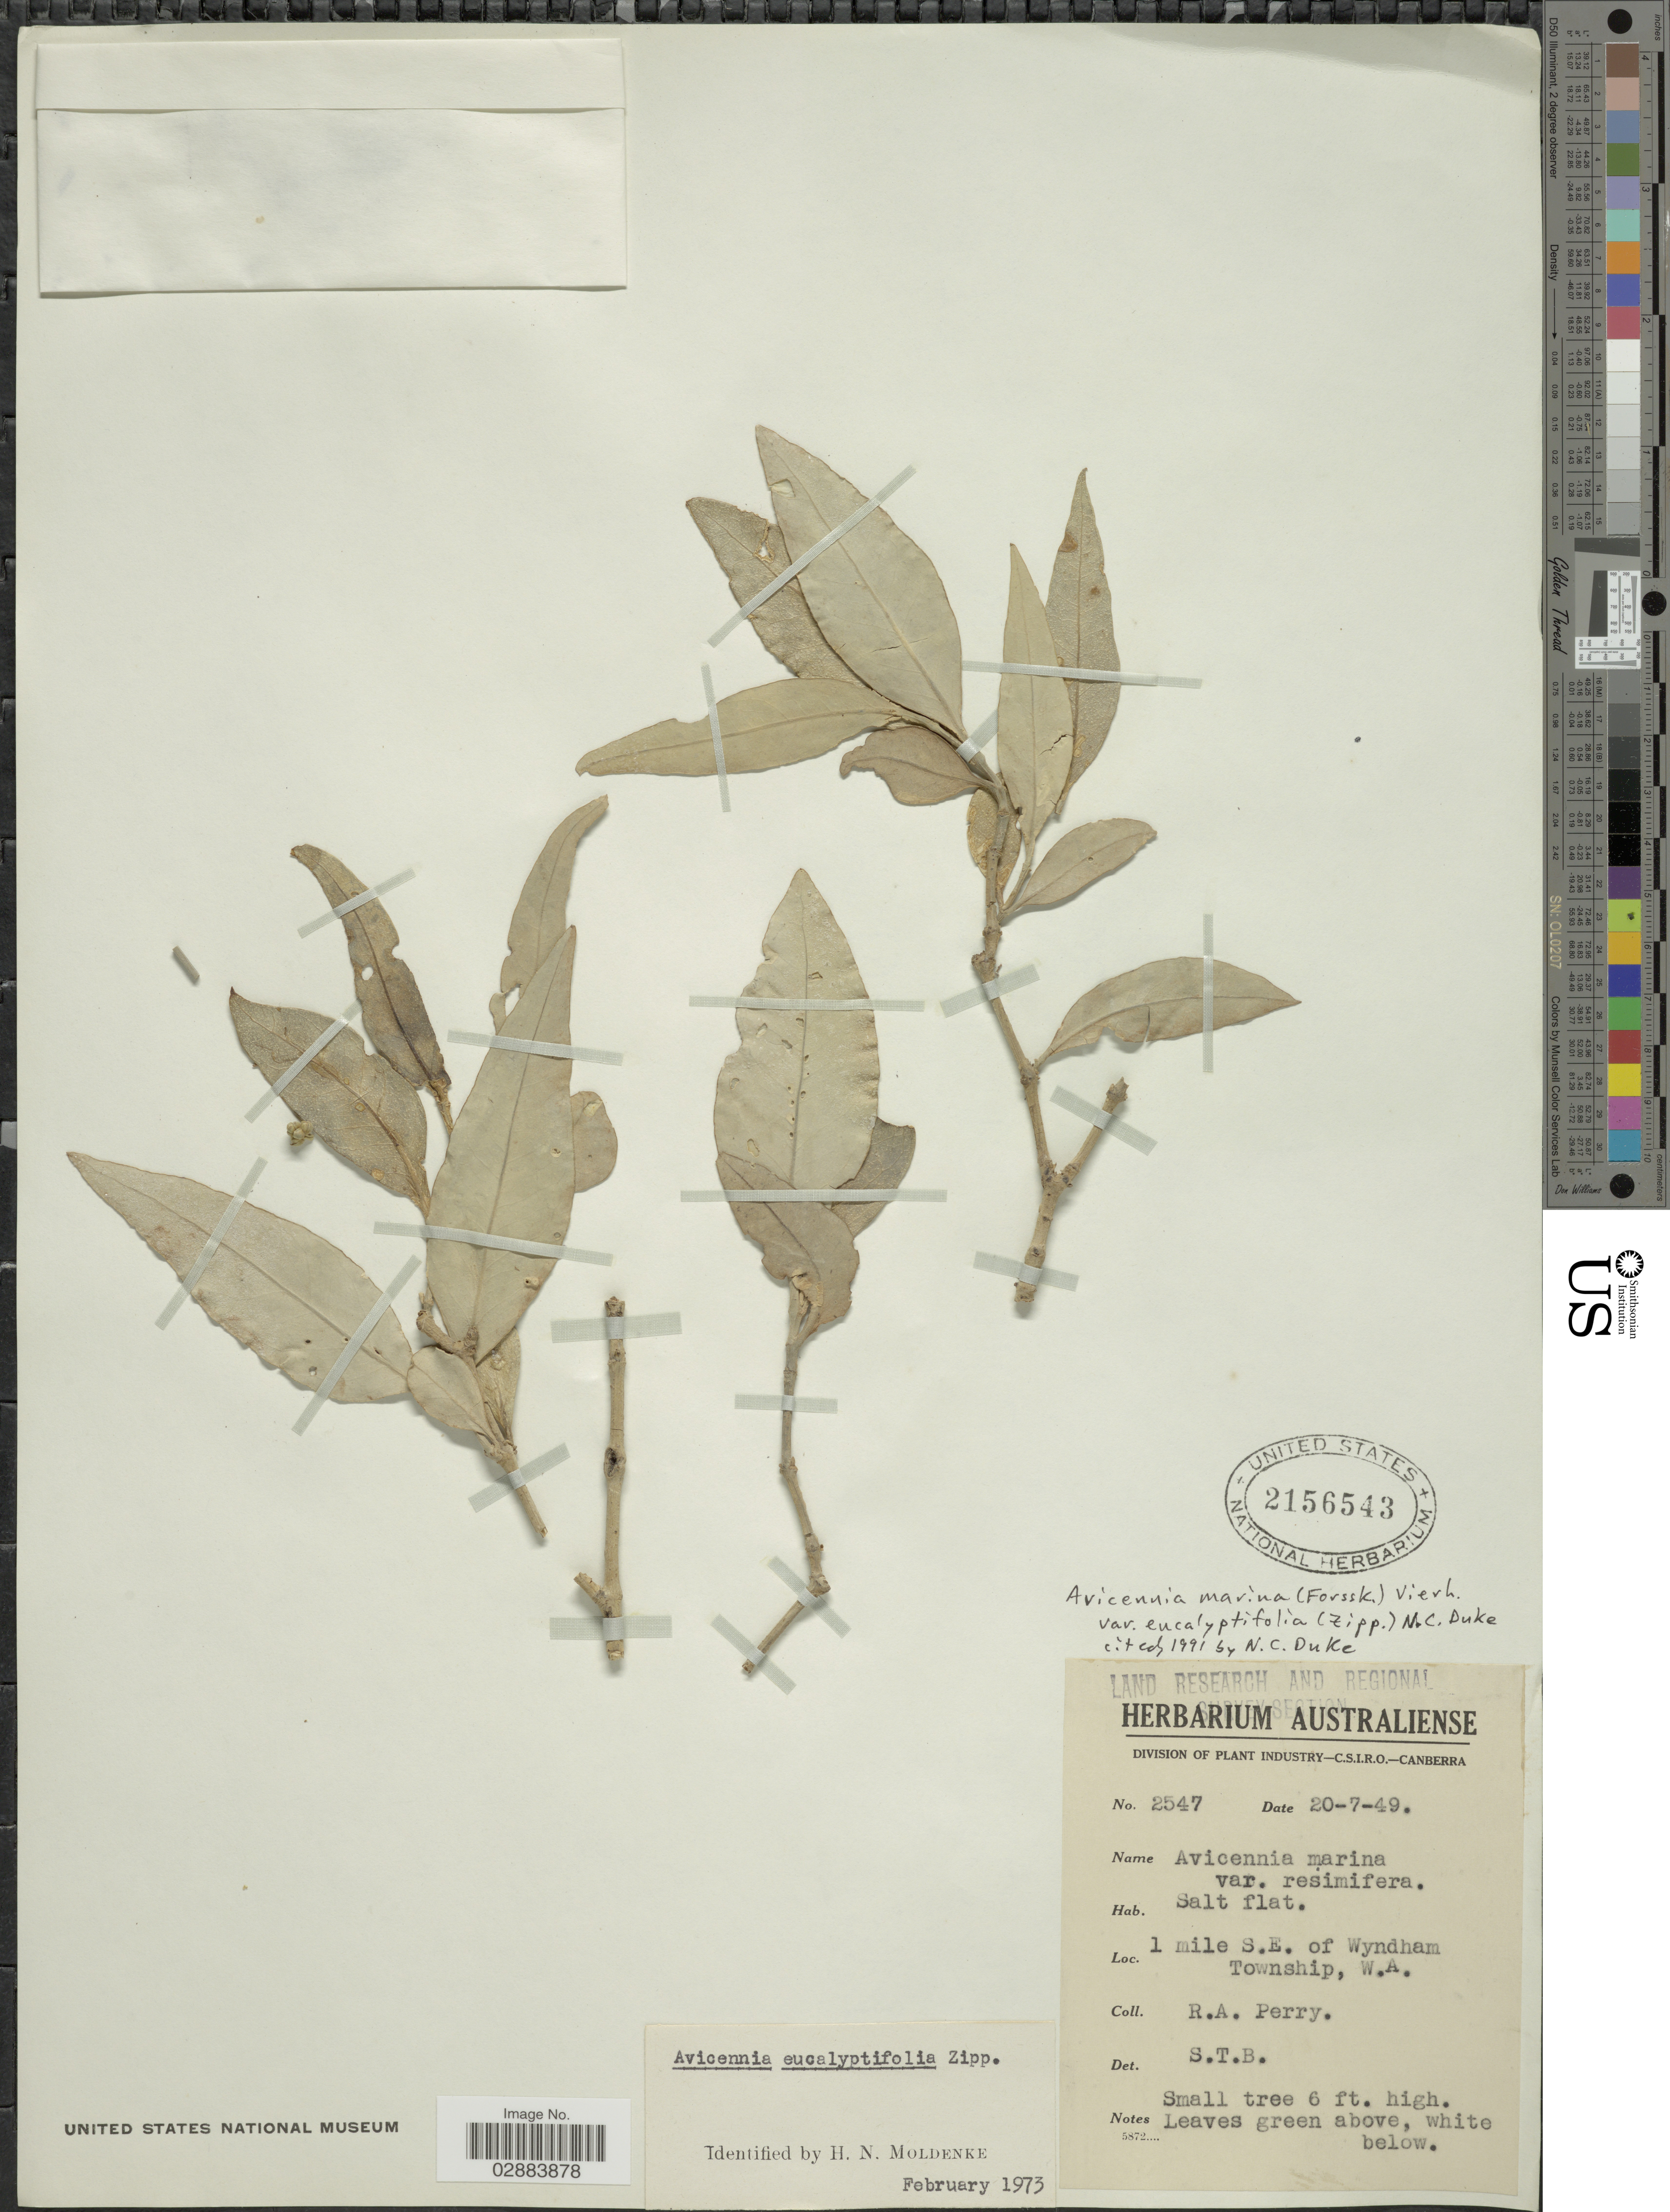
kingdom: Plantae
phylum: Tracheophyta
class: Magnoliopsida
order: Lamiales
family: Acanthaceae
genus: Avicennia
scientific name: Avicennia eucalyptifolia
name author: (Valeton) Zipp. ex Moldenke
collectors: Perry, R. A.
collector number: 2547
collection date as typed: Transcribed d/m/y: 20/7/49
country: Australia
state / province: Western Australia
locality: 1 mile S.E. of Wyndham Township, W. A.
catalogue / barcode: US 2156543